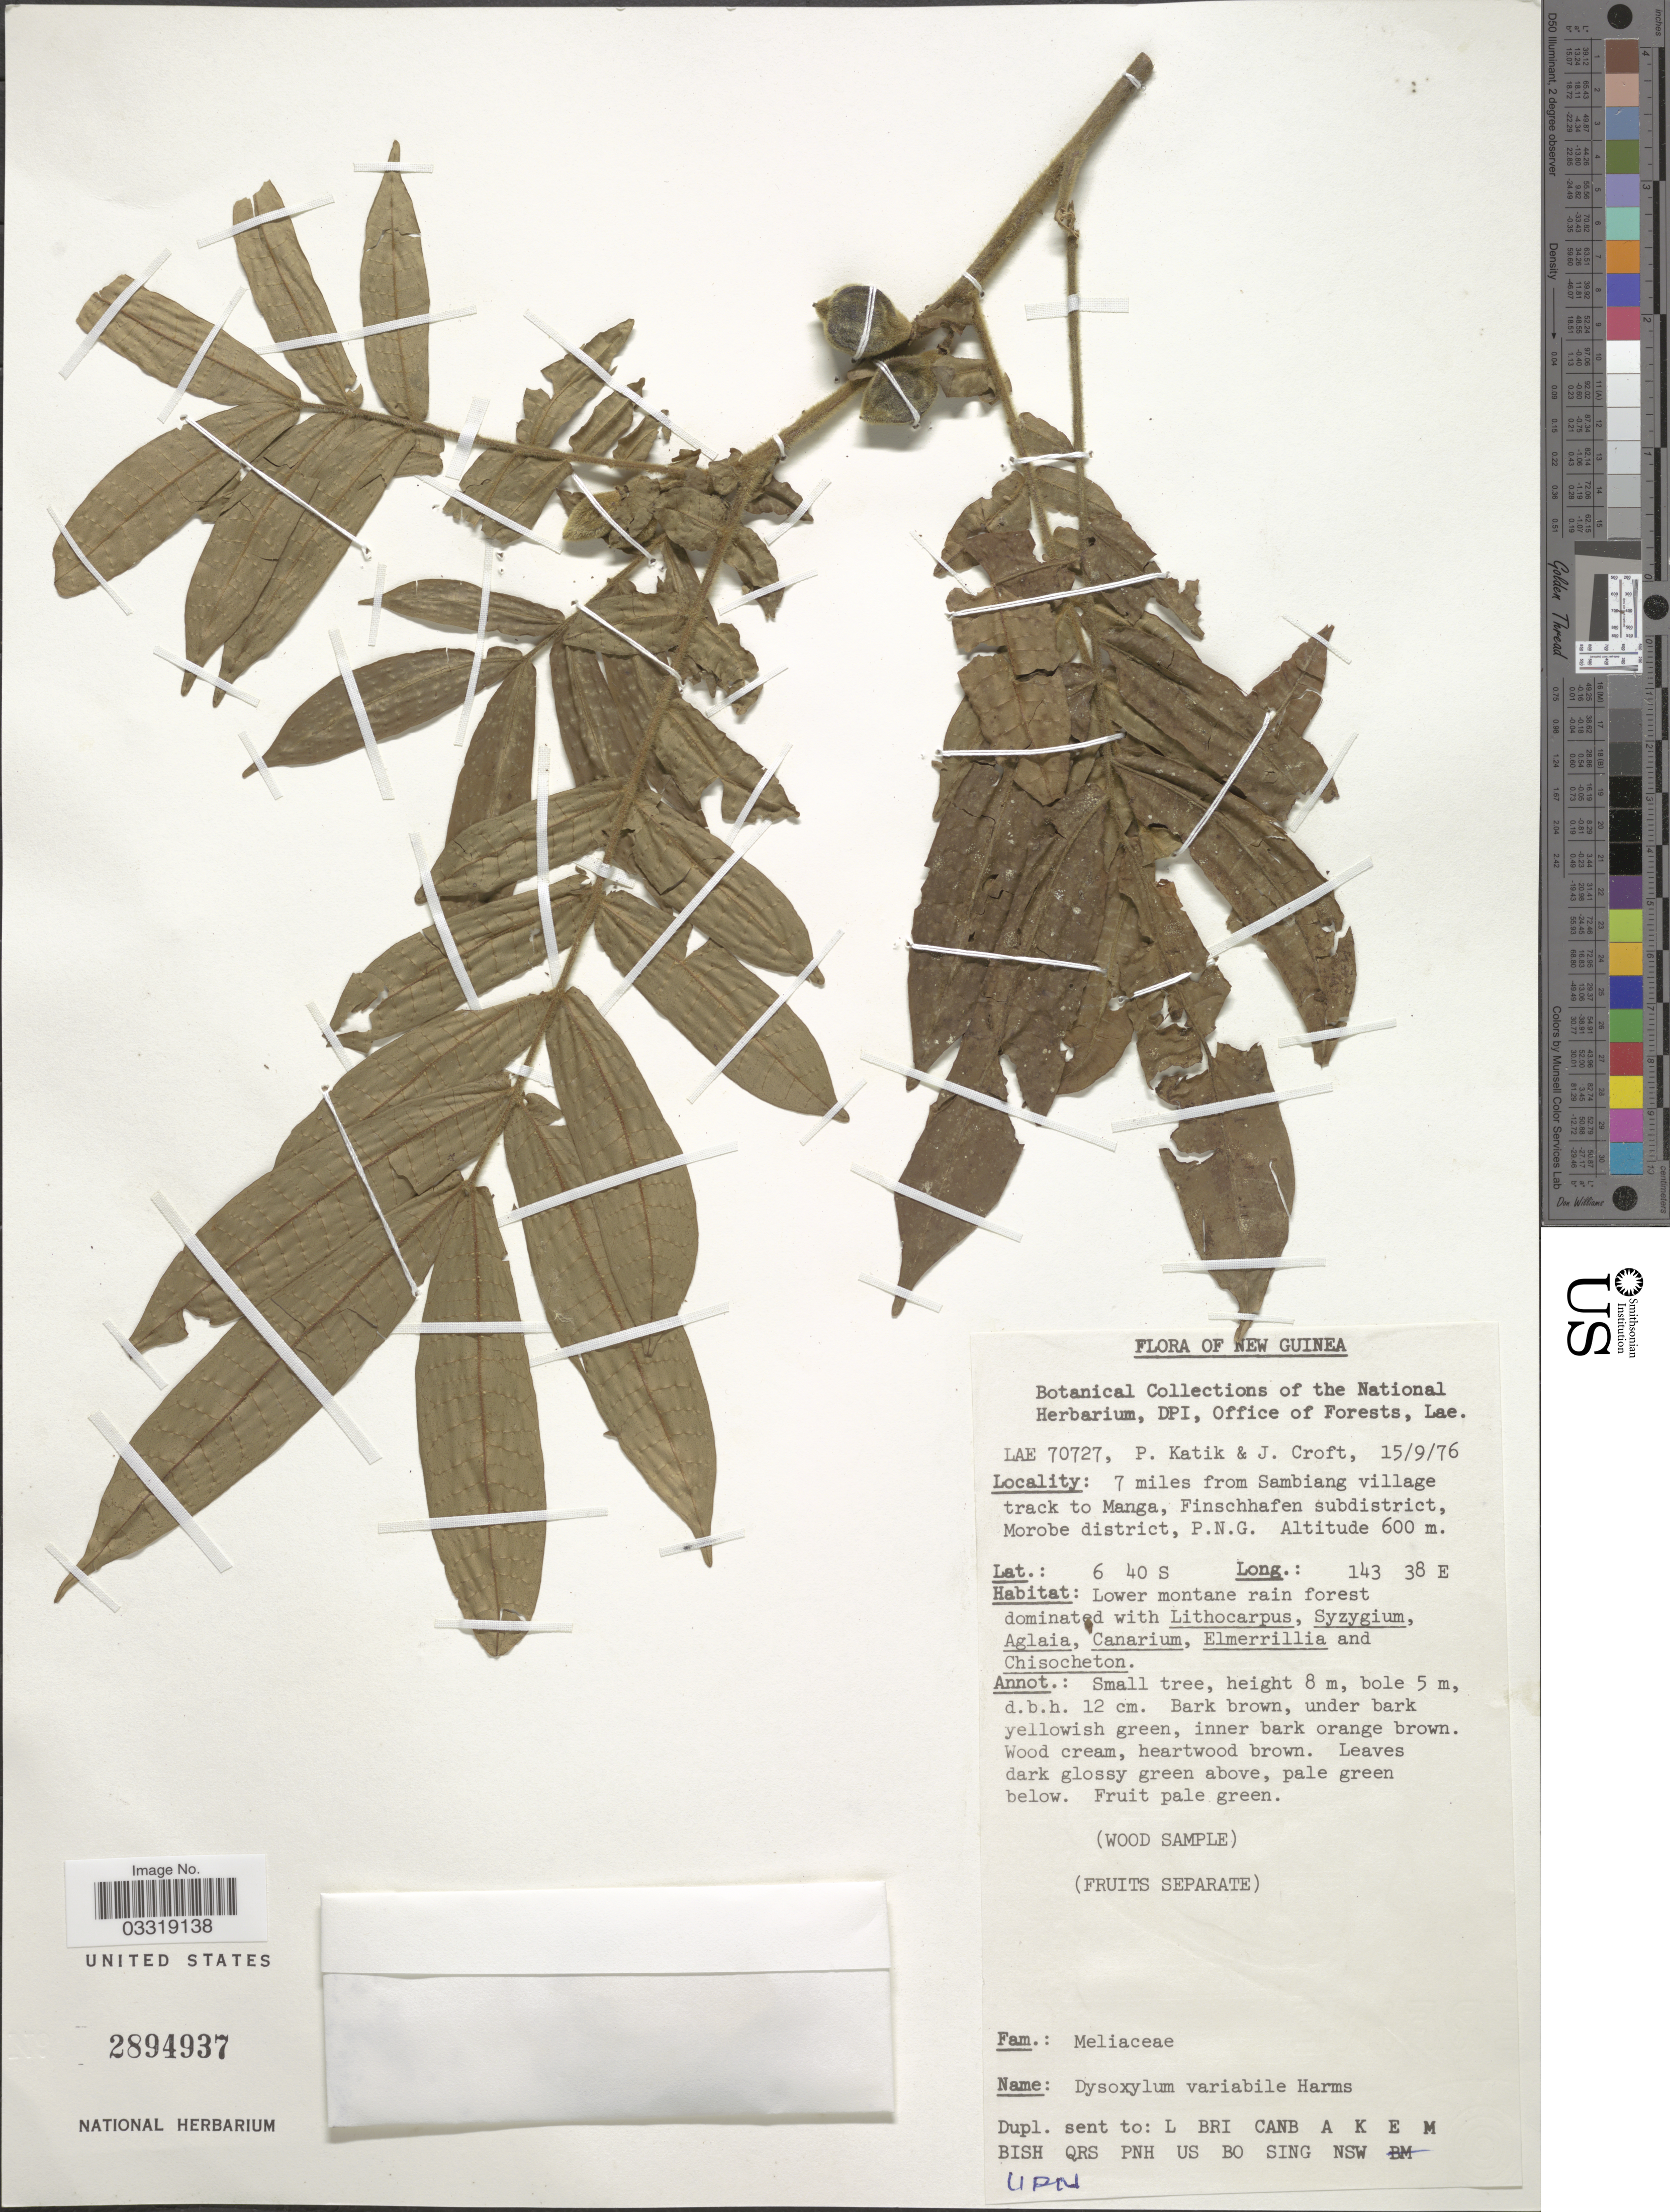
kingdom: Plantae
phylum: Tracheophyta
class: Magnoliopsida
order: Sapindales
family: Meliaceae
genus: Didymocheton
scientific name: Didymocheton variabilis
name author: (Harms) Holzmeyer & Mabb.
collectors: P. Katik & J. Croft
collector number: LAE 70727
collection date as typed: Transcribed d/m/y: 15/9/76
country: Papua New Guinea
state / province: Morobe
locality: New Guinea. 7 miles from Sambiang village track to Manga, Finschhafen subdistrict, Morobe district, P.N.G.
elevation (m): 600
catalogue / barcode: US 2894937